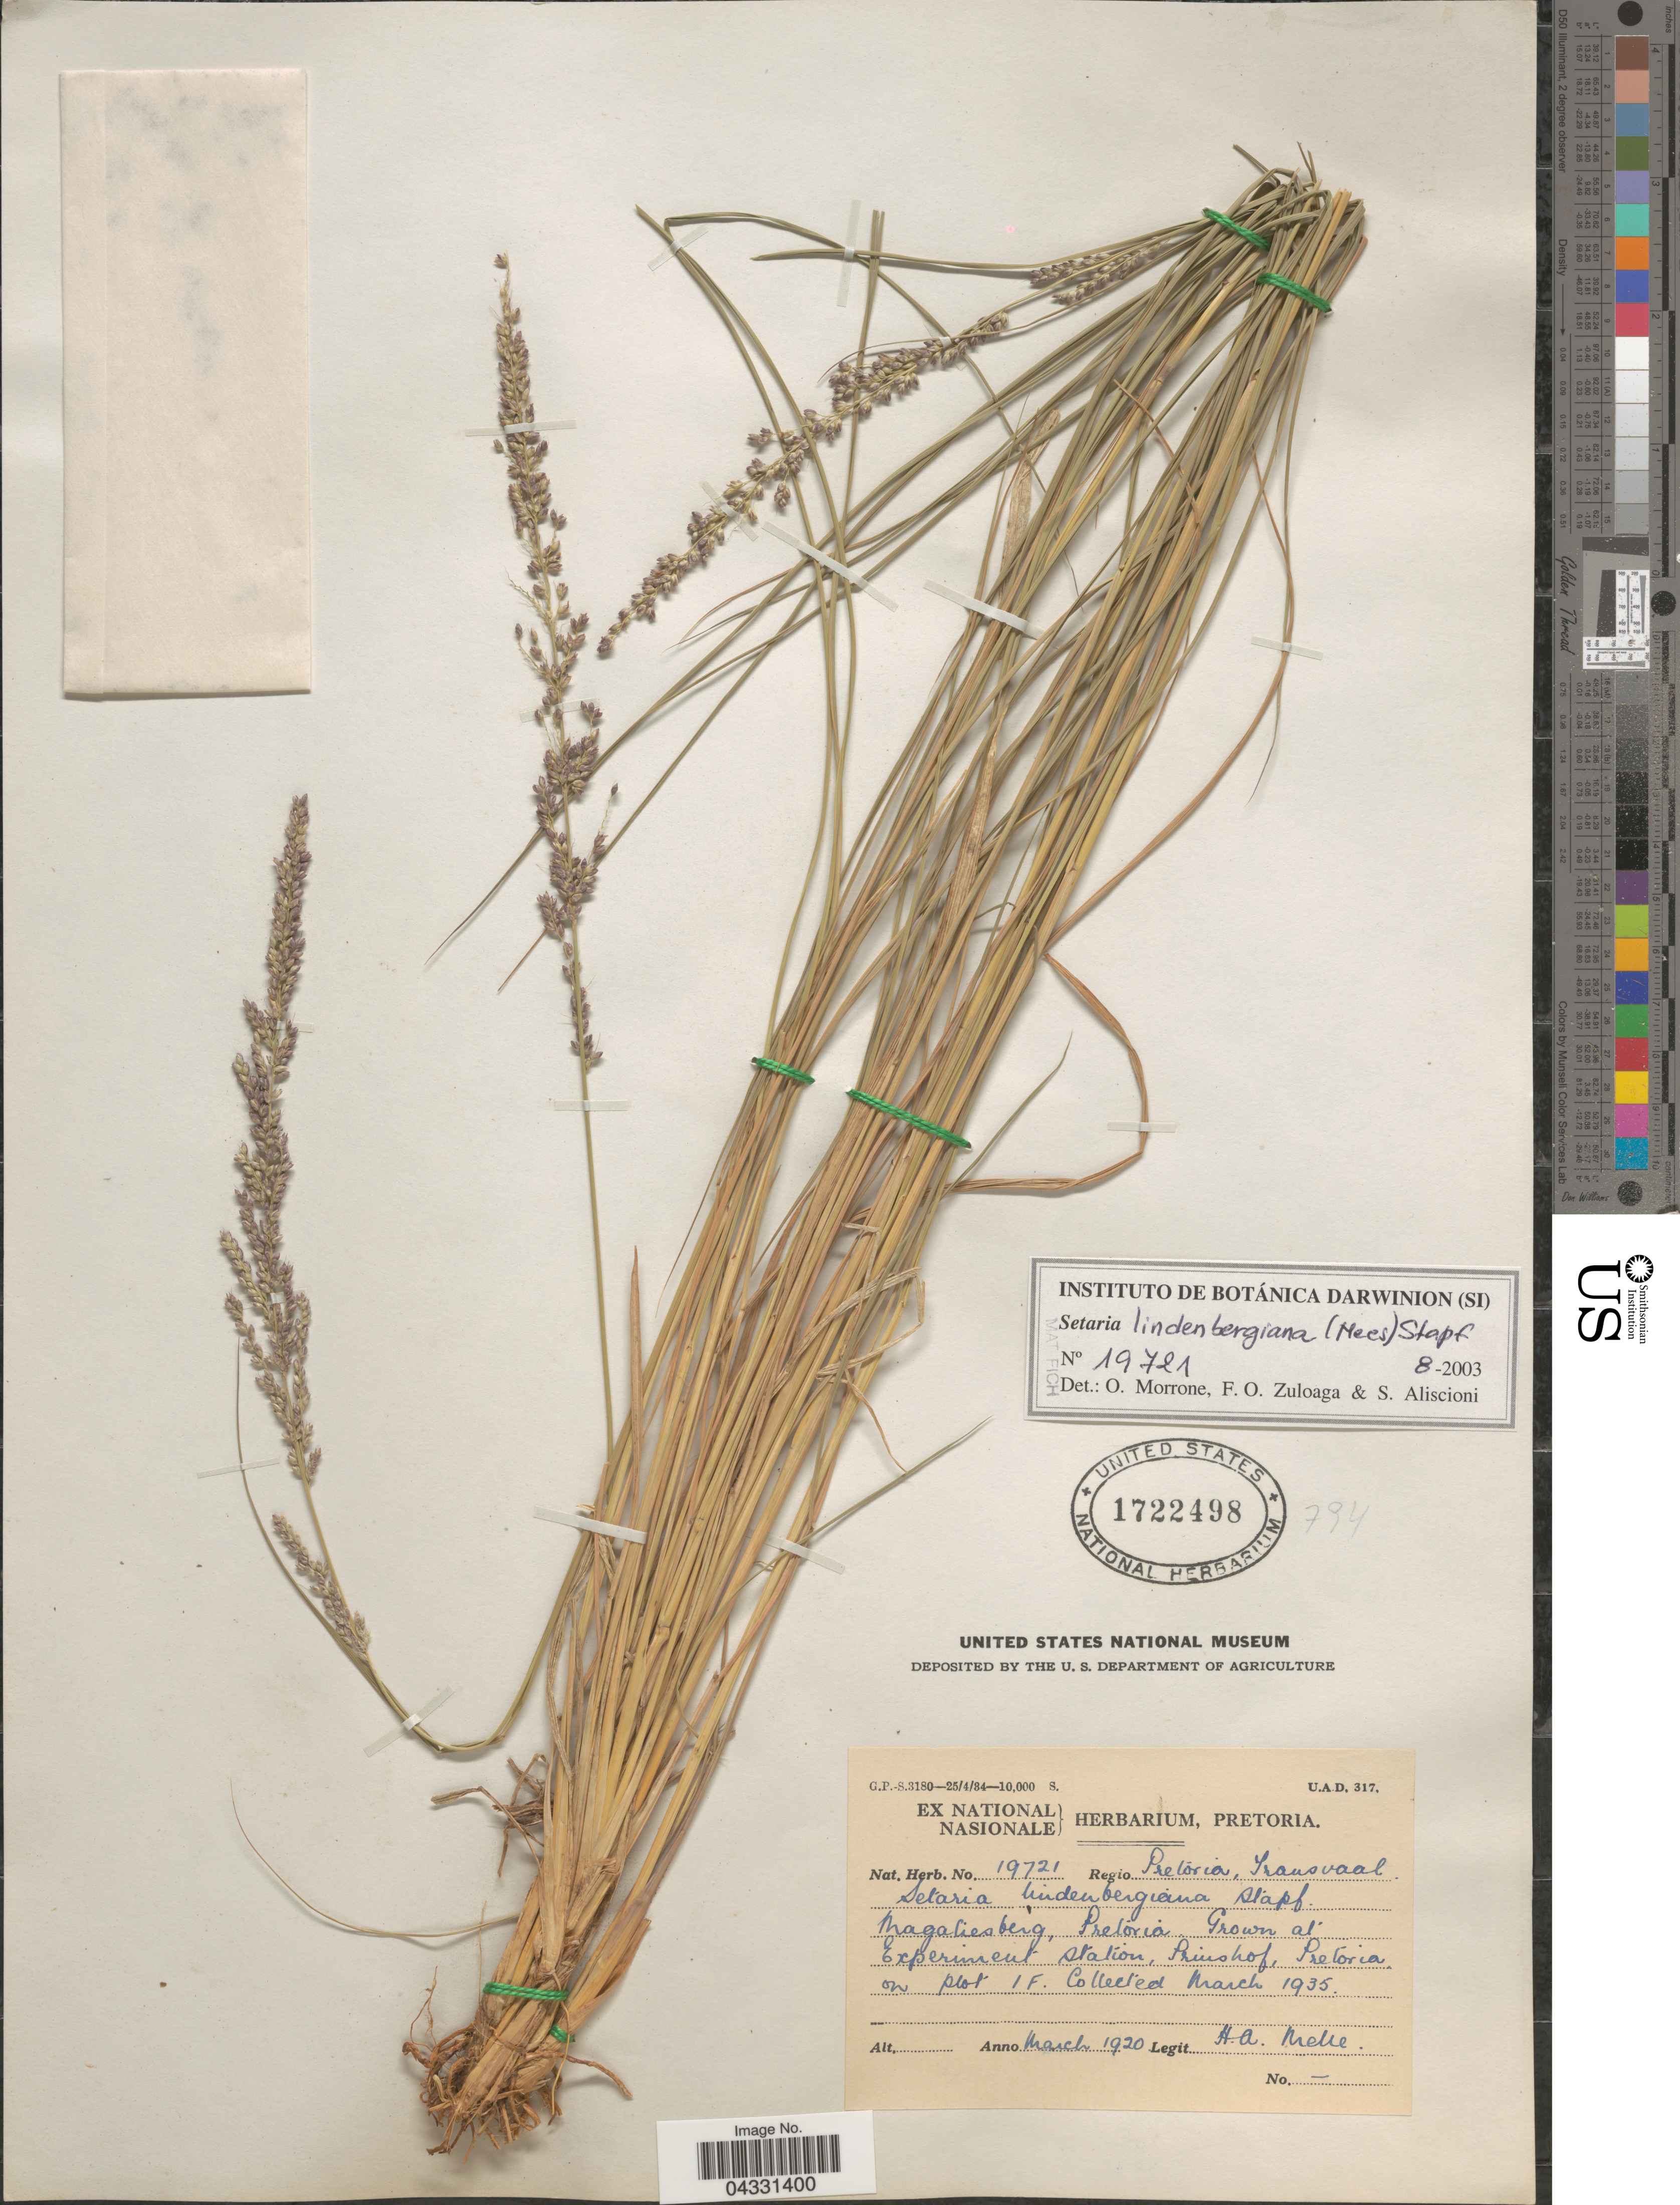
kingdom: Plantae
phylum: Tracheophyta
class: Liliopsida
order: Poales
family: Poaceae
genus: Setaria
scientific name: Setaria lindenbergiana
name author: (Nees) Stapf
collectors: H. Melle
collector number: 19721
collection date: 1920-03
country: South Africa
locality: Regio Pretoria, Transvaal. Magaliesberg, Pretoria. Grown at Experiment Station, Prinshof, Pretoria.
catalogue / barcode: US 1722498